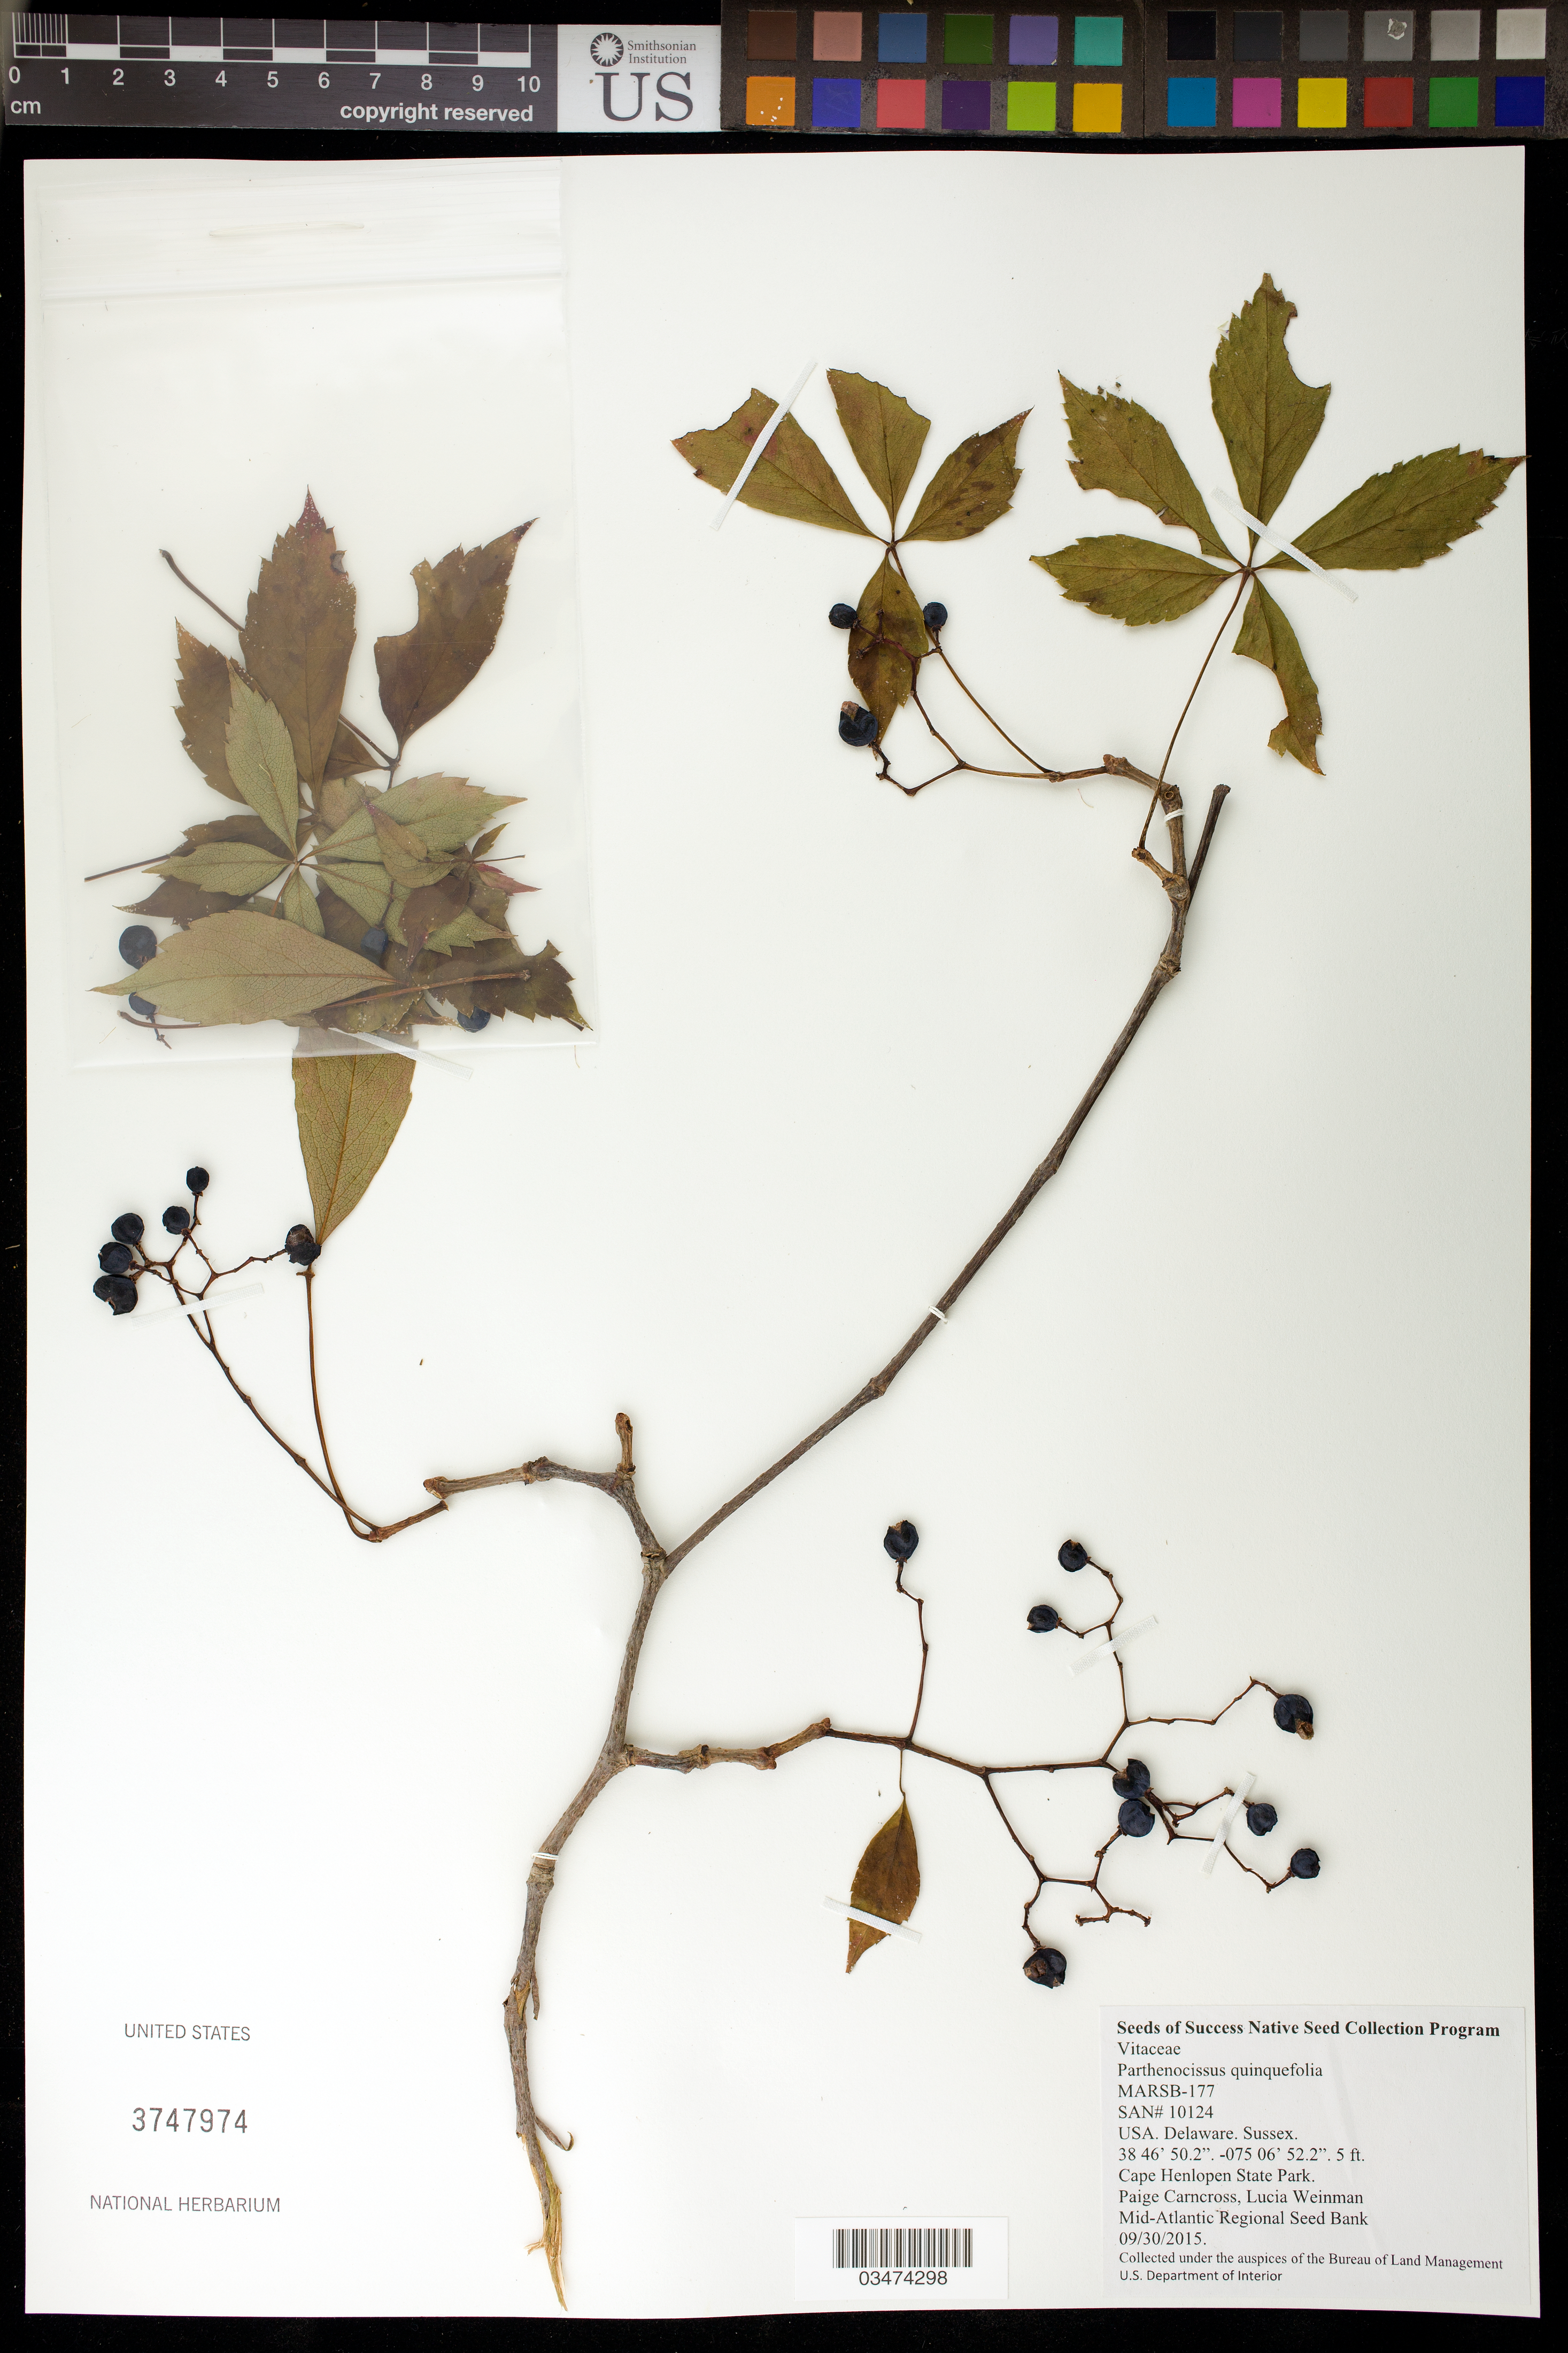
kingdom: Plantae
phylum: Tracheophyta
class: Magnoliopsida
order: Vitales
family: Vitaceae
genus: Parthenocissus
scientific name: Parthenocissus quinquefolia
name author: (L.) Planch.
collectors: P. Carncross & L. Weinman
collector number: MARSB-177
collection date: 2015-09-30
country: United States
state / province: Delaware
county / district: Sussex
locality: Cape Henlopen State Park, Along Cape Henlopen Drive, Herring Point parking lot, in Fort Miles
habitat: North Atlantic Maritime Scrub Forest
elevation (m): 2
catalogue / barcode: US 3747974